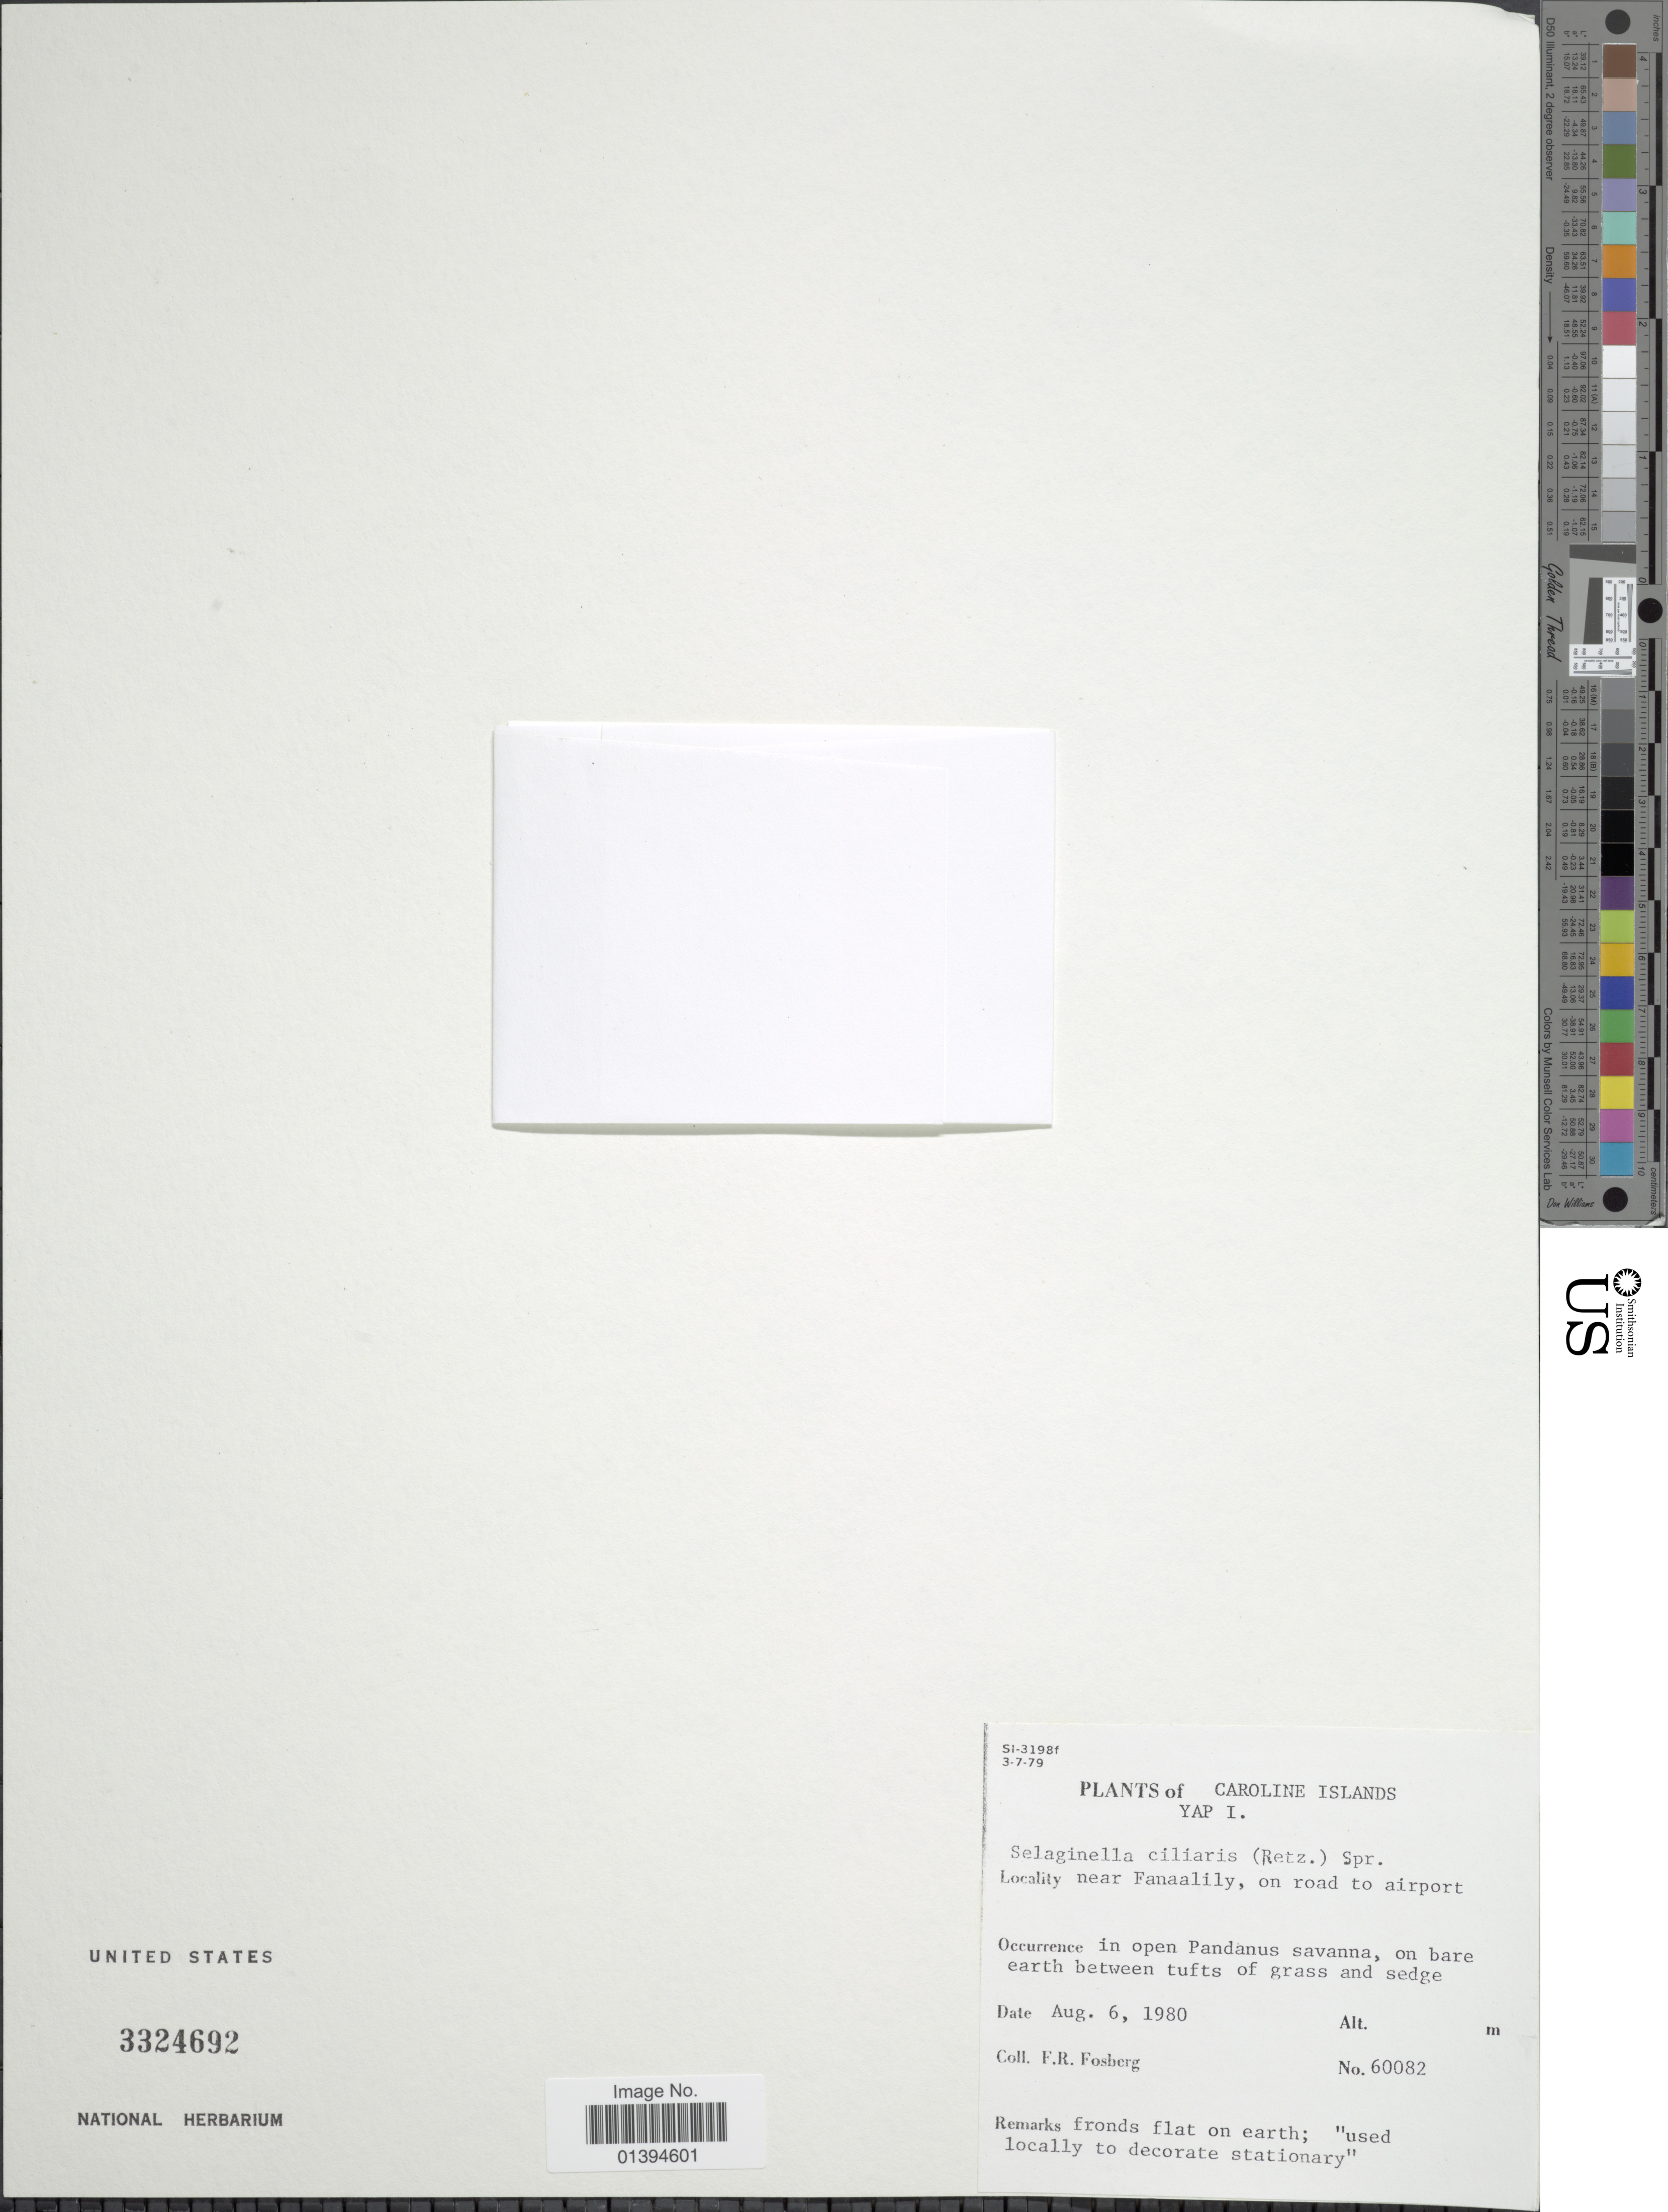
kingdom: Plantae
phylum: Tracheophyta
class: Lycopodiopsida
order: Selaginellales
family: Selaginellaceae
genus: Selaginella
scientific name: Selaginella ciliaris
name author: (Retz.) Spring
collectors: F. R. Fosberg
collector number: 60082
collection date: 1980-08-06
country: Micronesia, Federated States of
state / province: Yap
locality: Caroline Islands, Yap I., near Fanaalily, on road to airport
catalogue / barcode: US 3324692